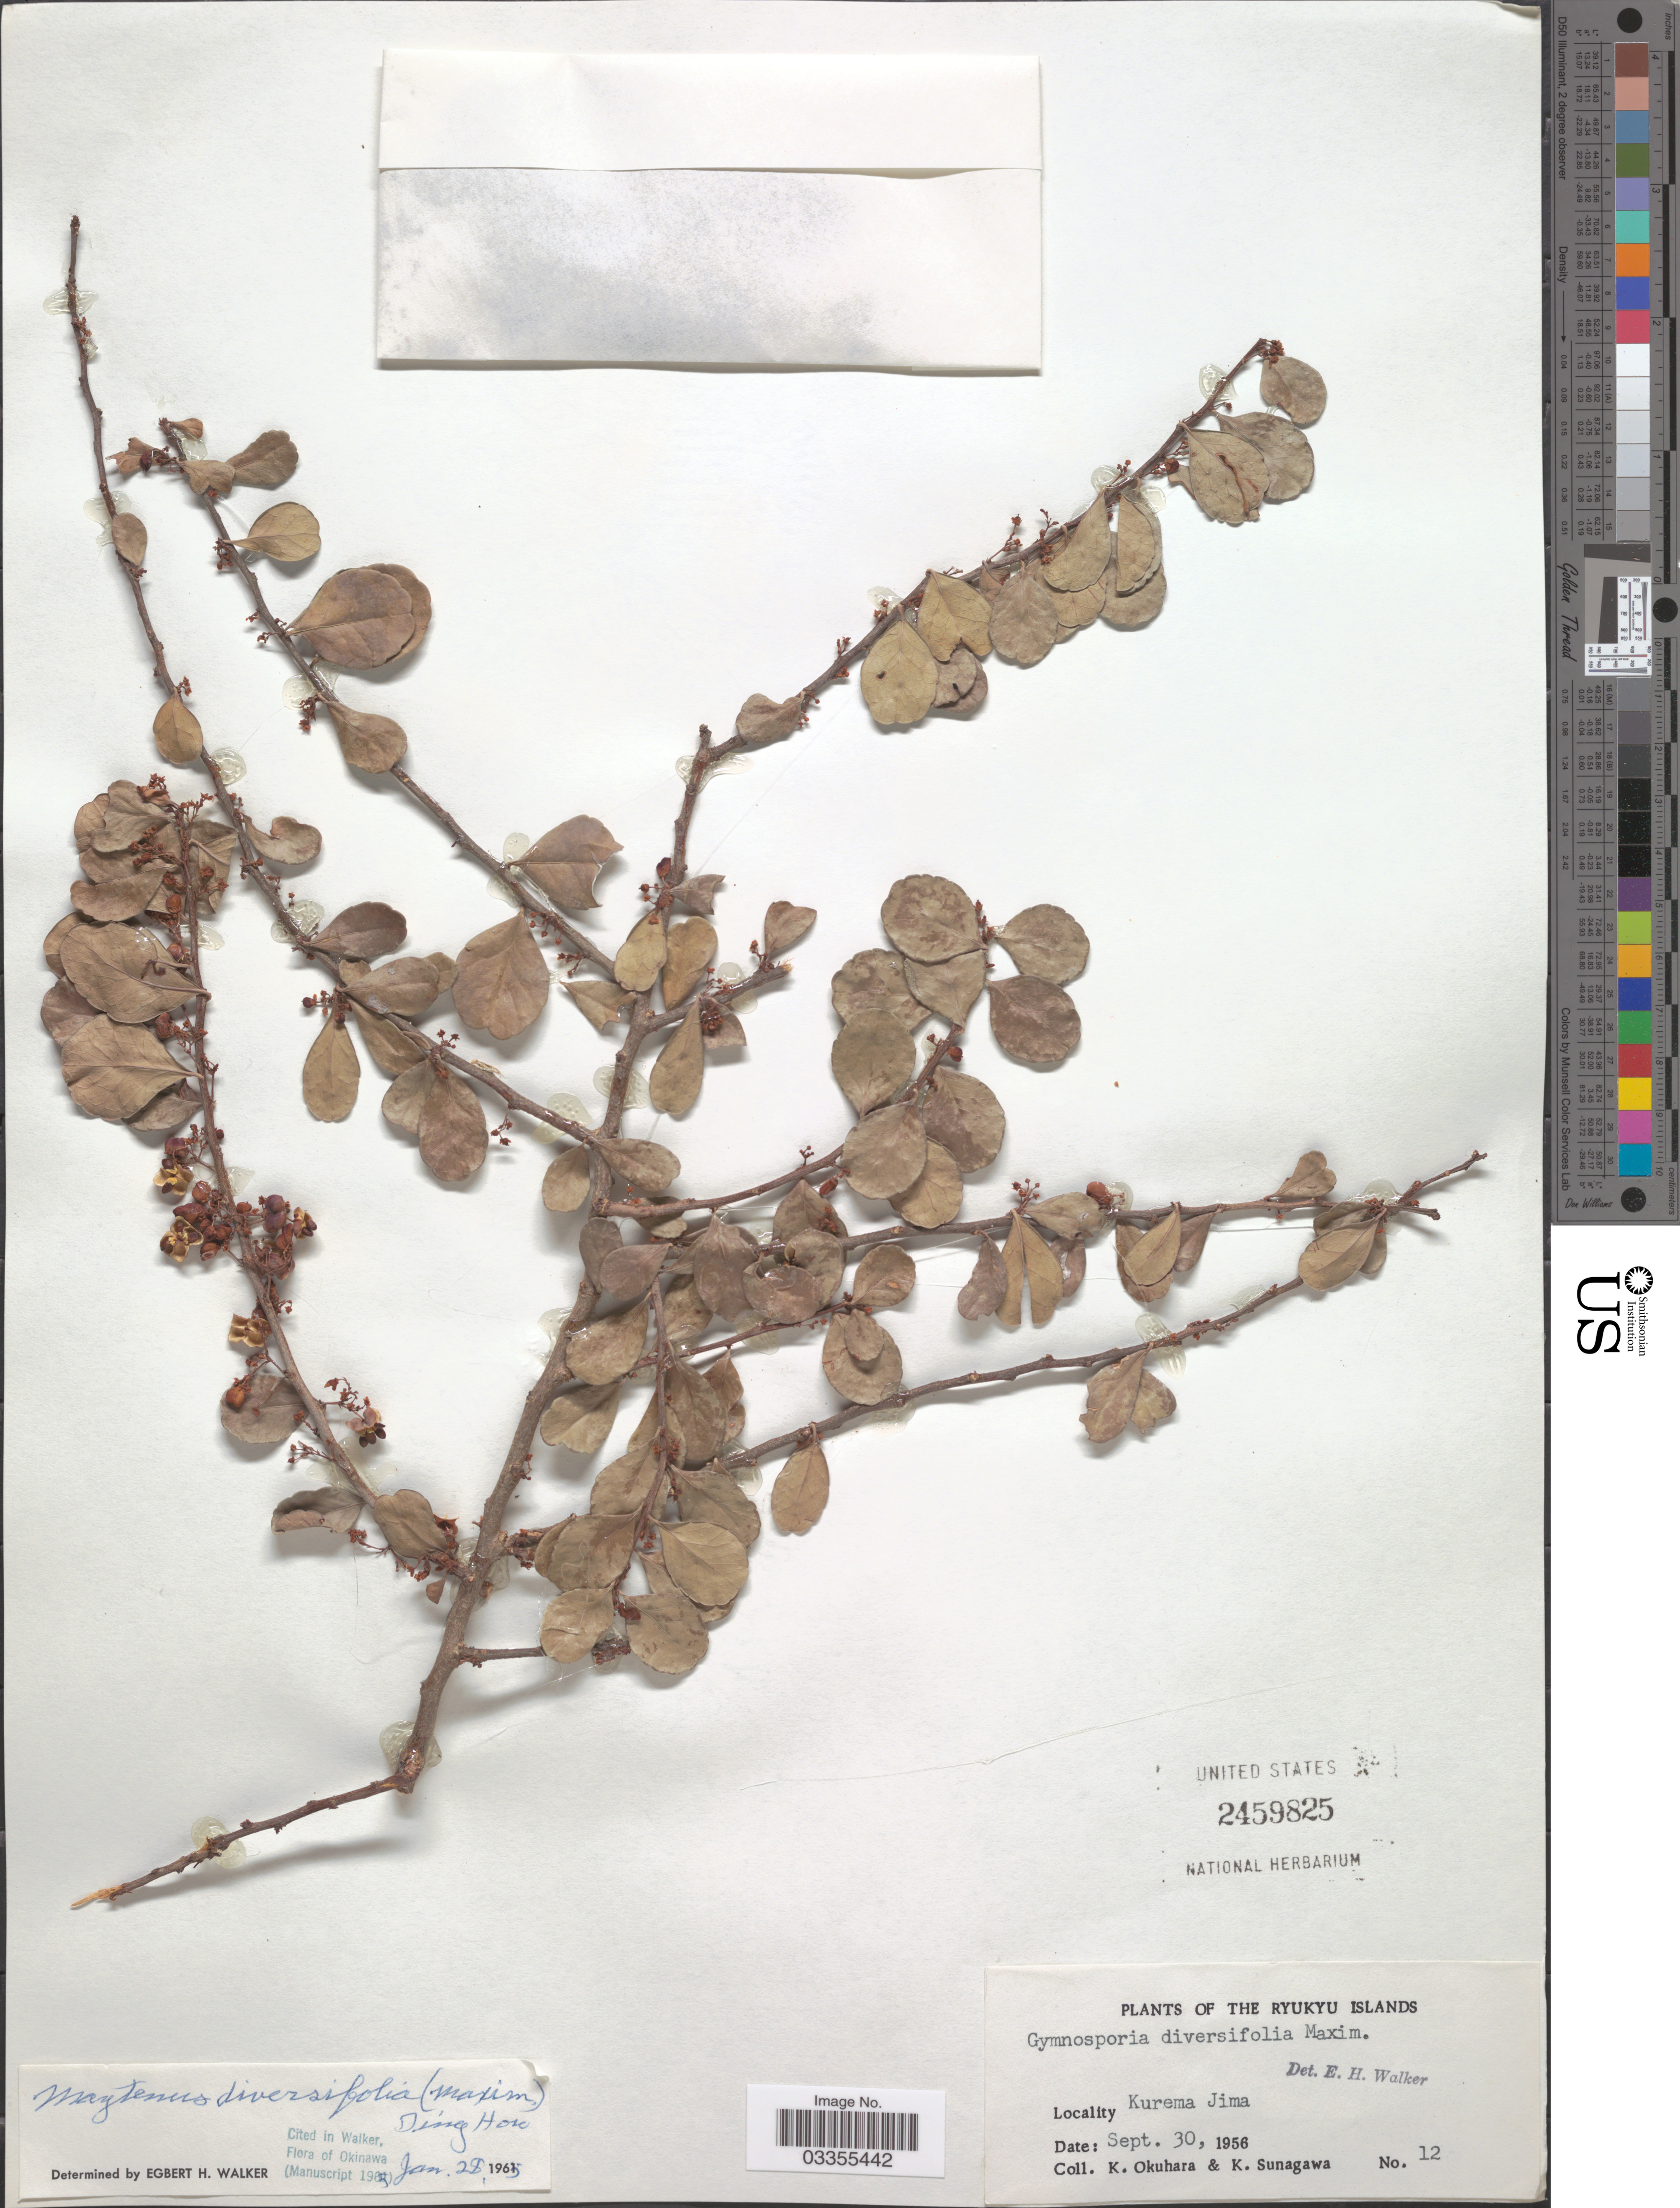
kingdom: Plantae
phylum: Tracheophyta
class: Magnoliopsida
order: Celastrales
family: Celastraceae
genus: Gymnosporia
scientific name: Gymnosporia diversifolia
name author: Maxim.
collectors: K. Okuhara & K. Sunagawa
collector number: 12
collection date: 1956-09-30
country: Japan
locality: The Ryukyu Islands. Kurema Jima.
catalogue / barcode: US 2459825